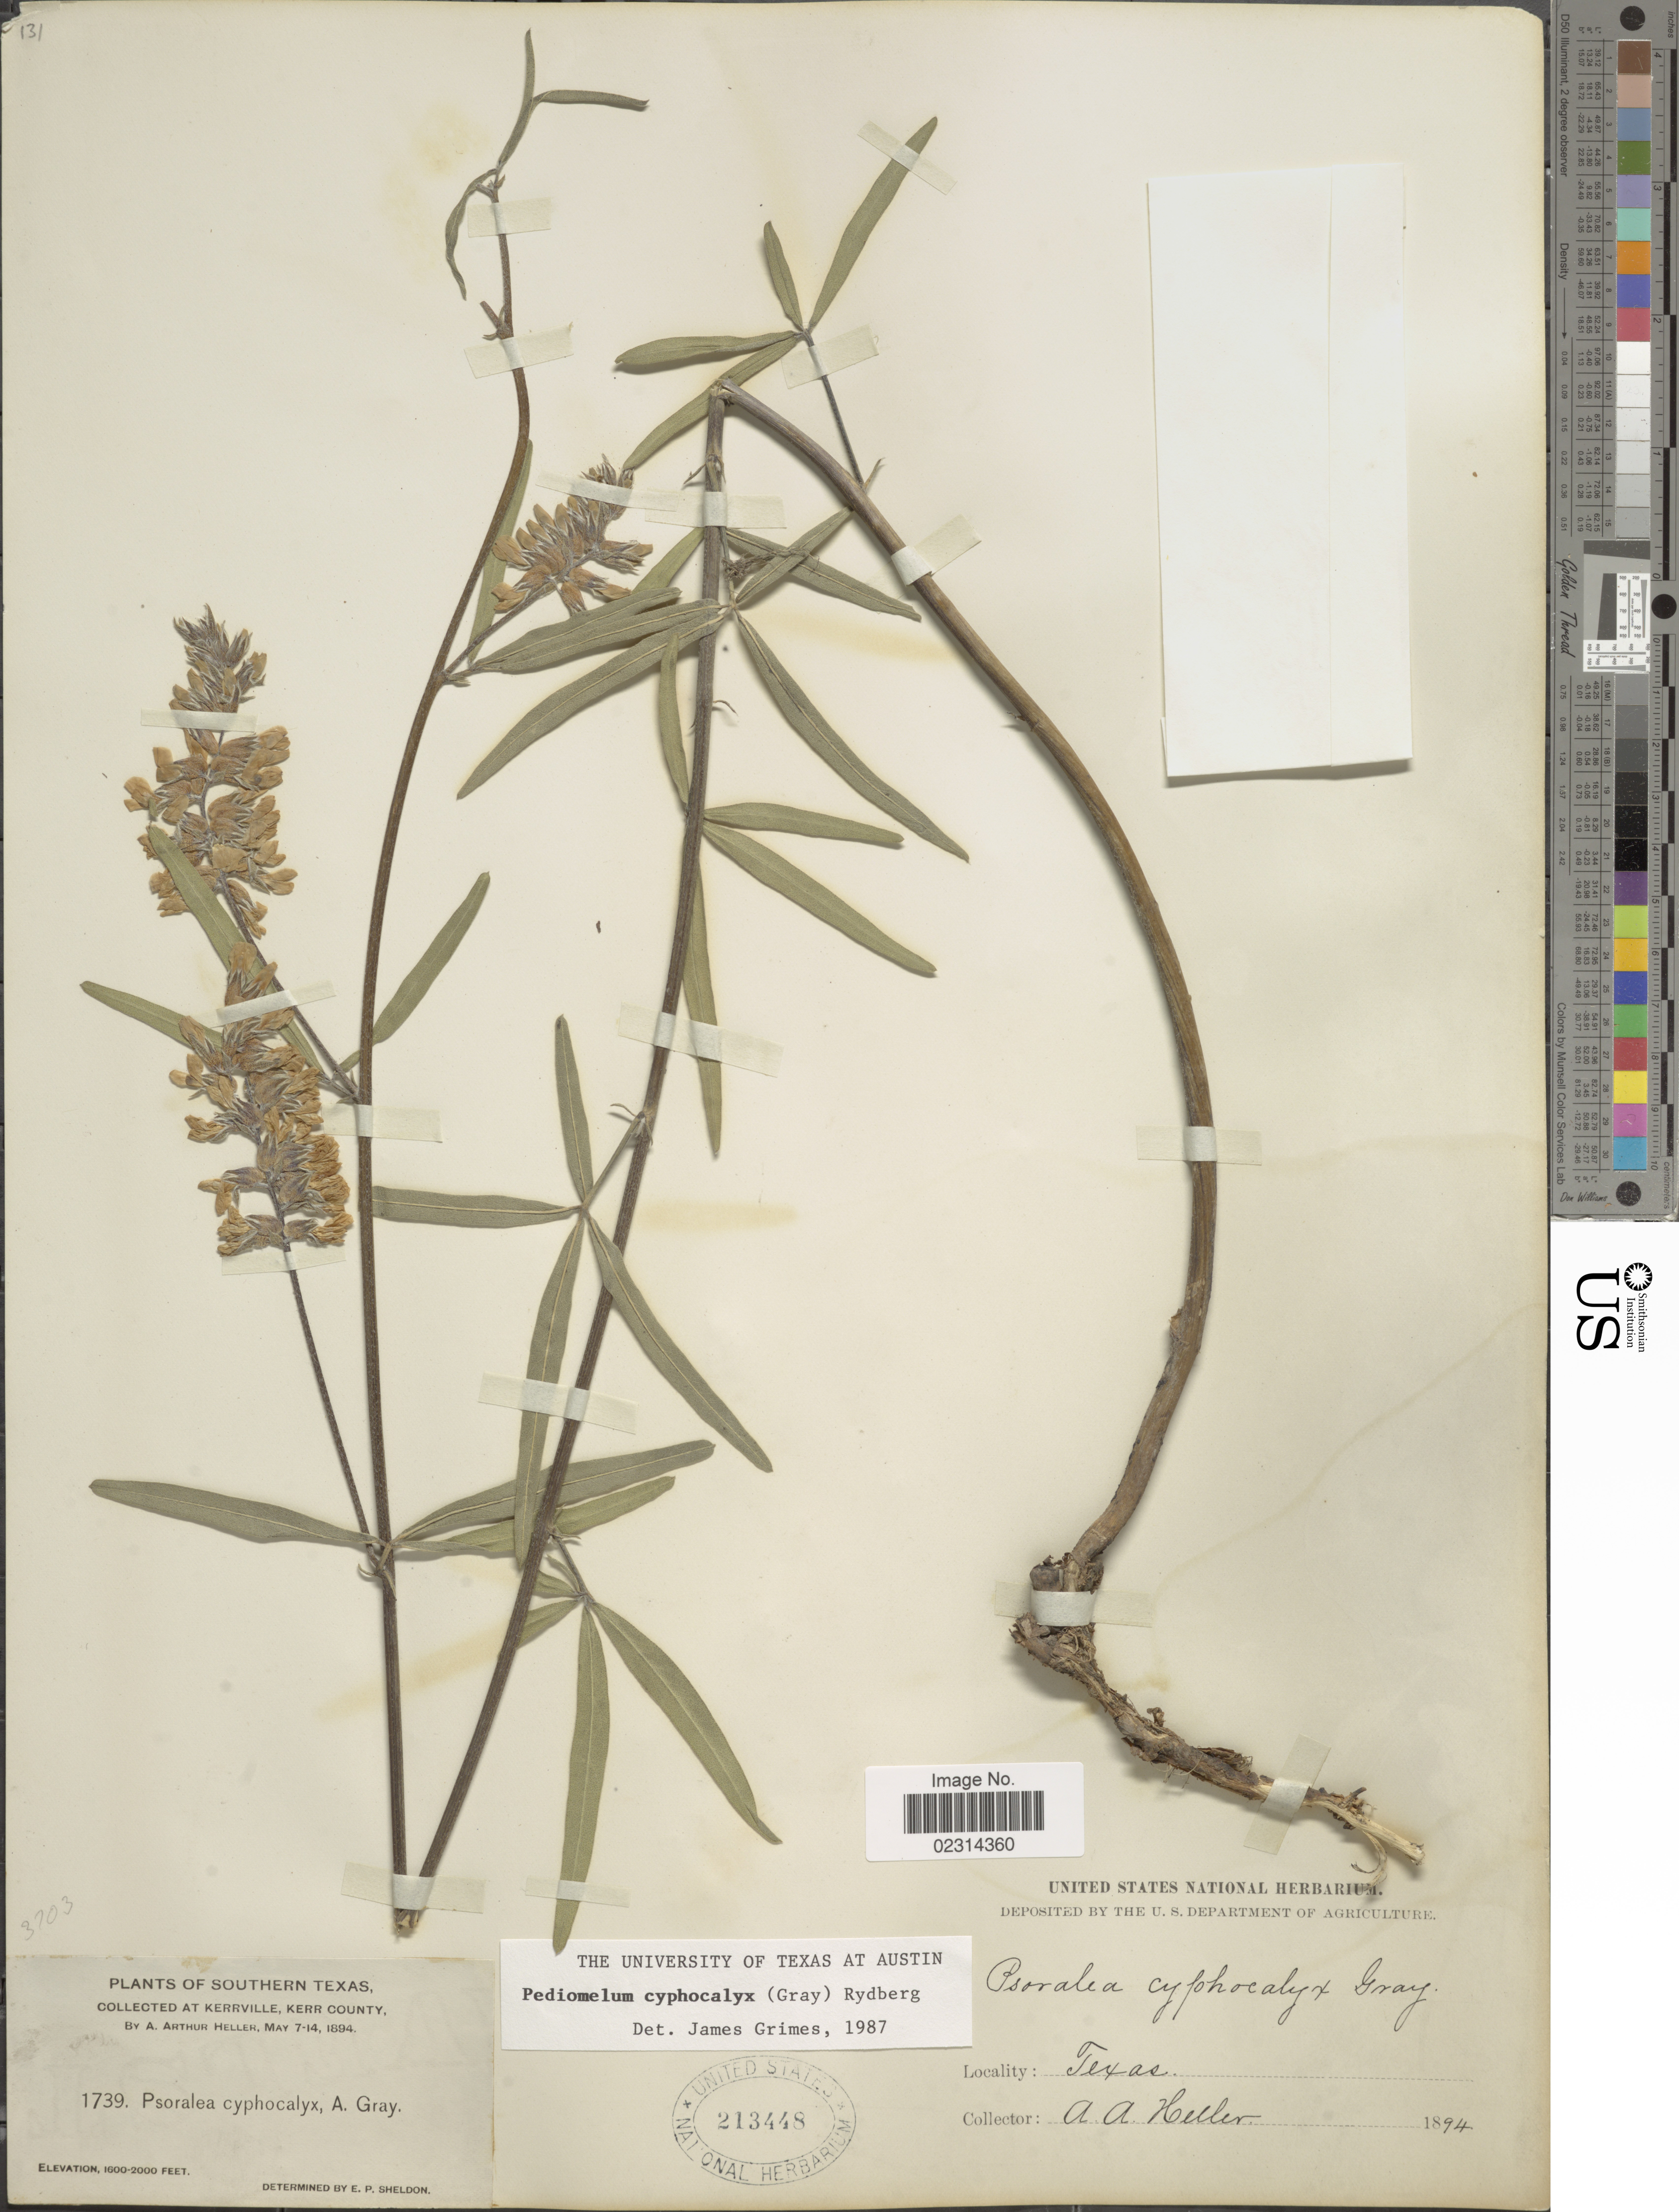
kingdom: Plantae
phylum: Tracheophyta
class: Magnoliopsida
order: Fabales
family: Fabaceae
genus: Pediomelum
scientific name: Pediomelum cyphocalyx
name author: (A. Gray) Rydb.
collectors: A. A. Heller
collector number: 1739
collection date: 1894-05-07/1894-05-14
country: United States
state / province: Texas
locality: Southern Texas. At Kerrville, Kerr County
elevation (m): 488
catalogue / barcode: US 213448